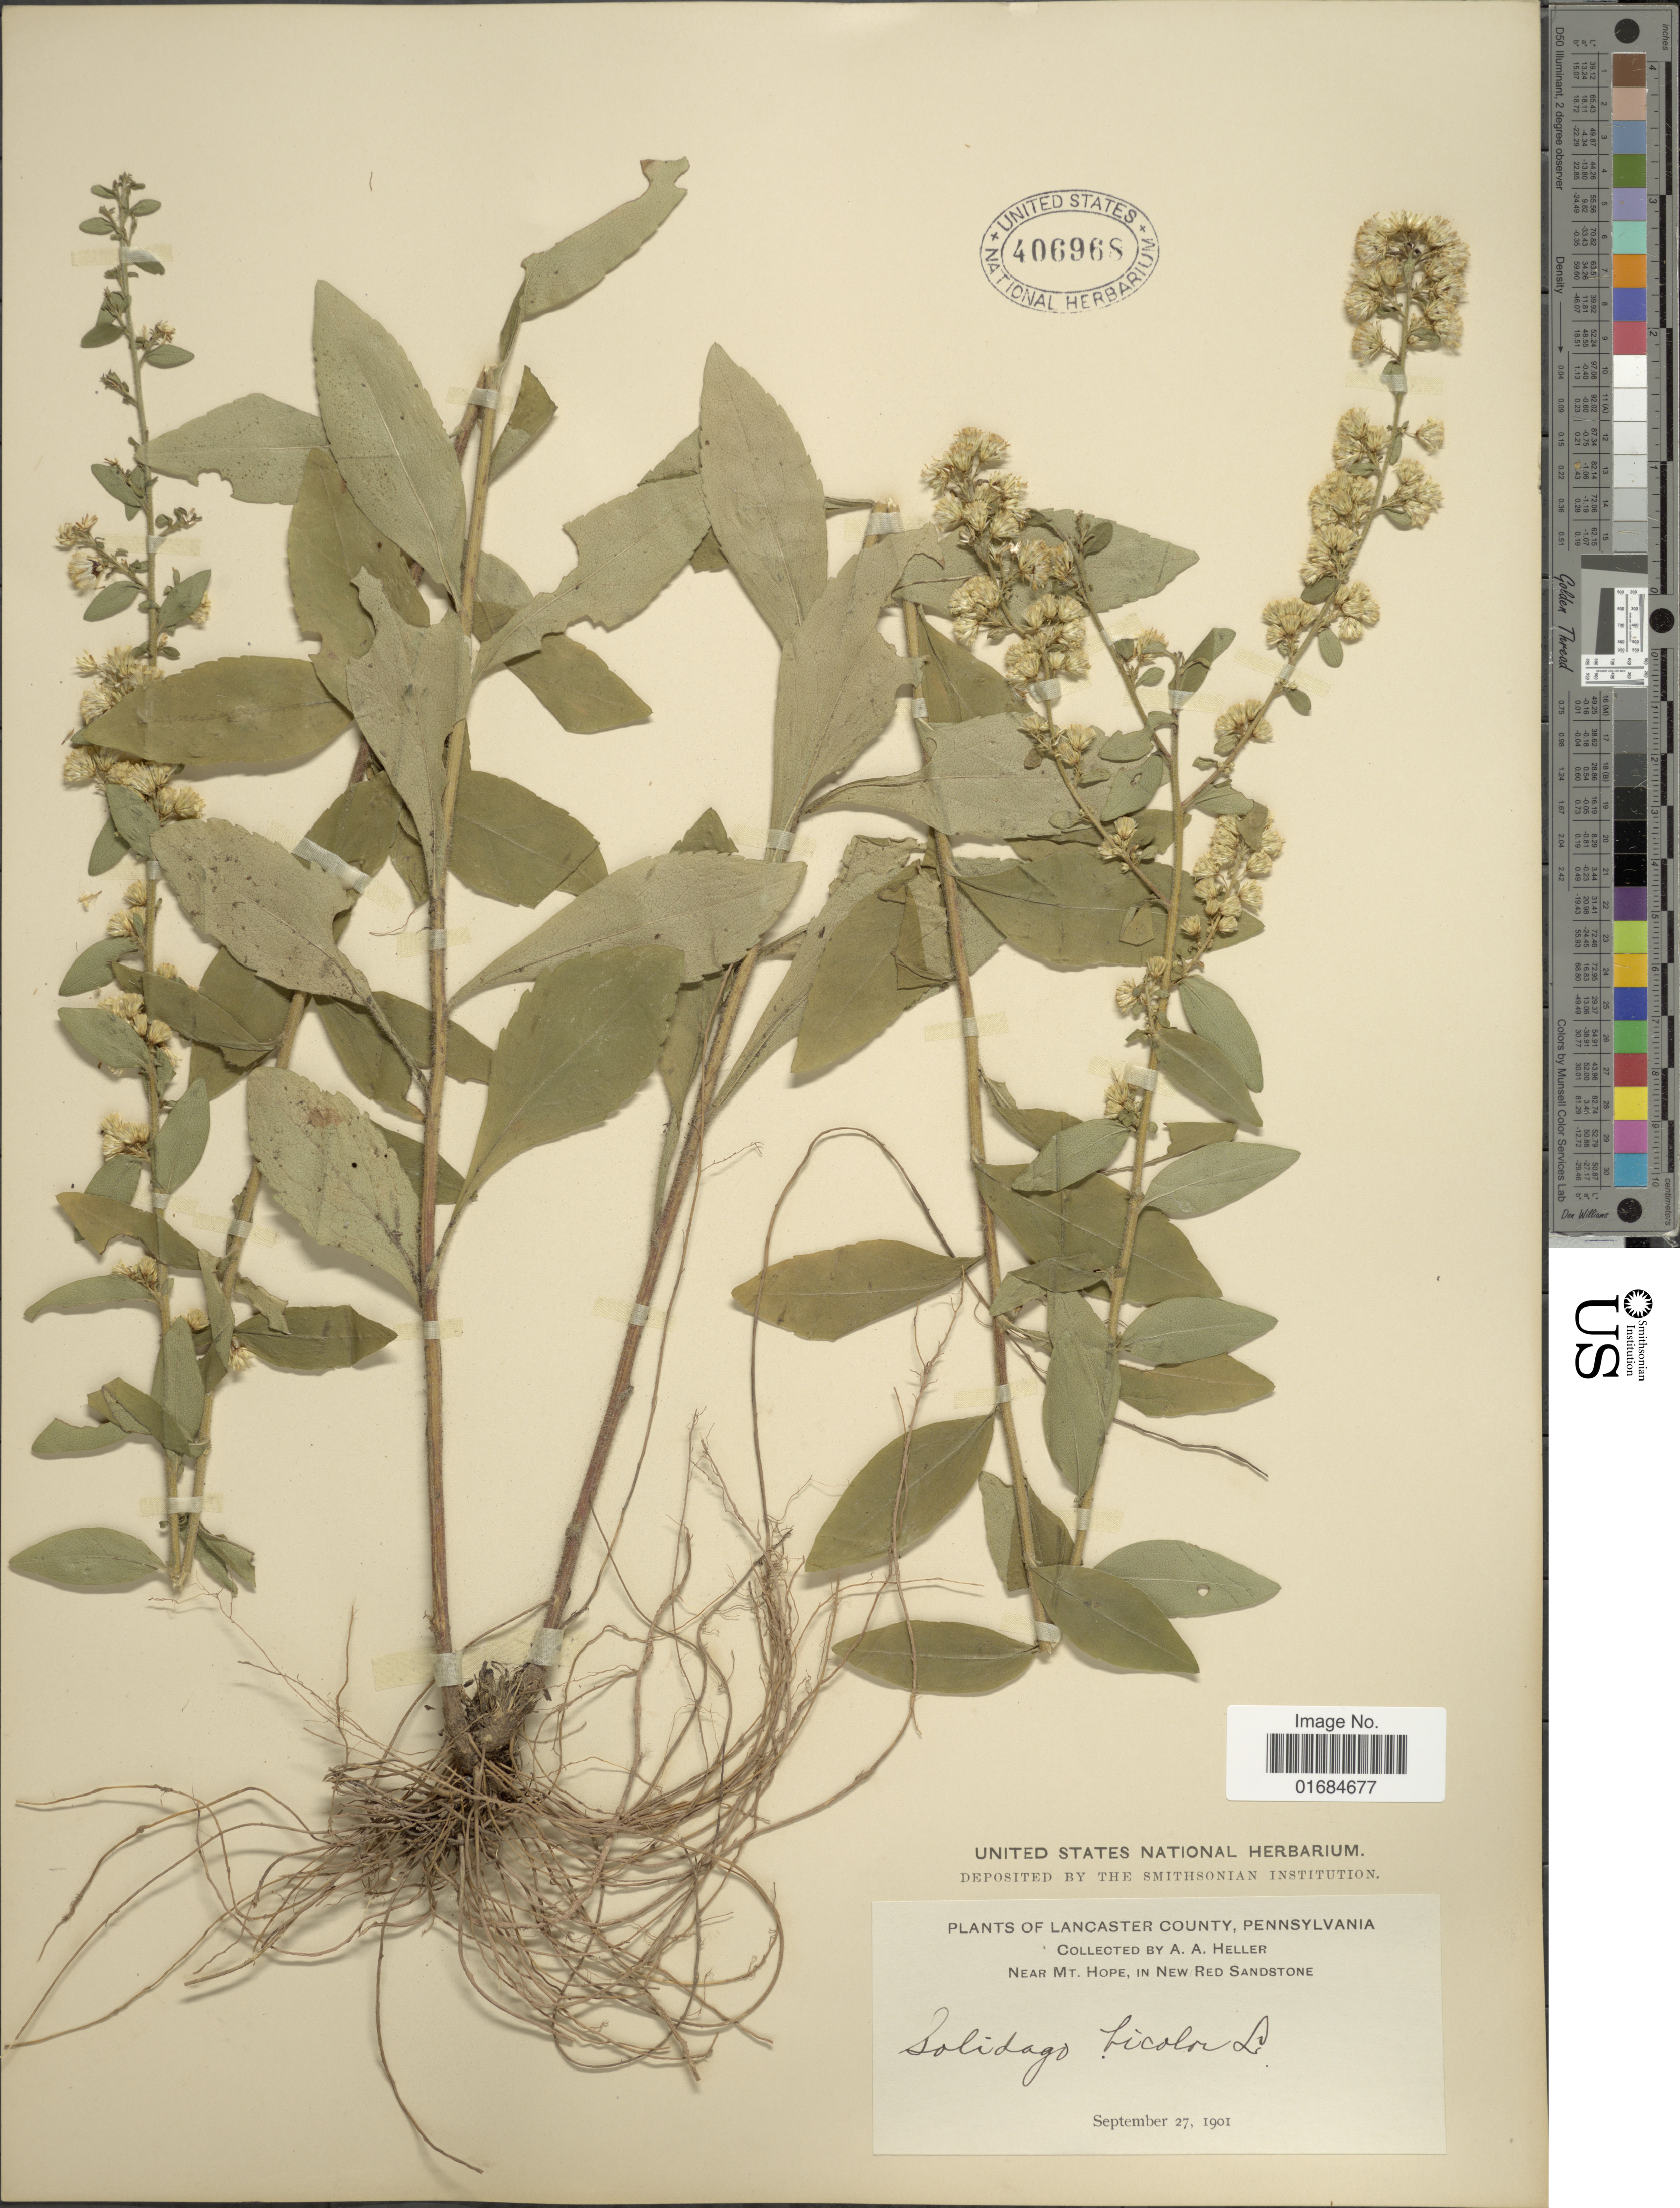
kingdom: Plantae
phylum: Tracheophyta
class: Magnoliopsida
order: Asterales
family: Asteraceae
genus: Solidago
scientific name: Solidago bicolor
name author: L.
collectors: A. A. Heller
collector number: s.n,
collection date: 1901-09-27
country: United States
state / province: Pennsylvania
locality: Lancaster County, Near Mt. Hope, In New Red Sandstone.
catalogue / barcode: US 406968